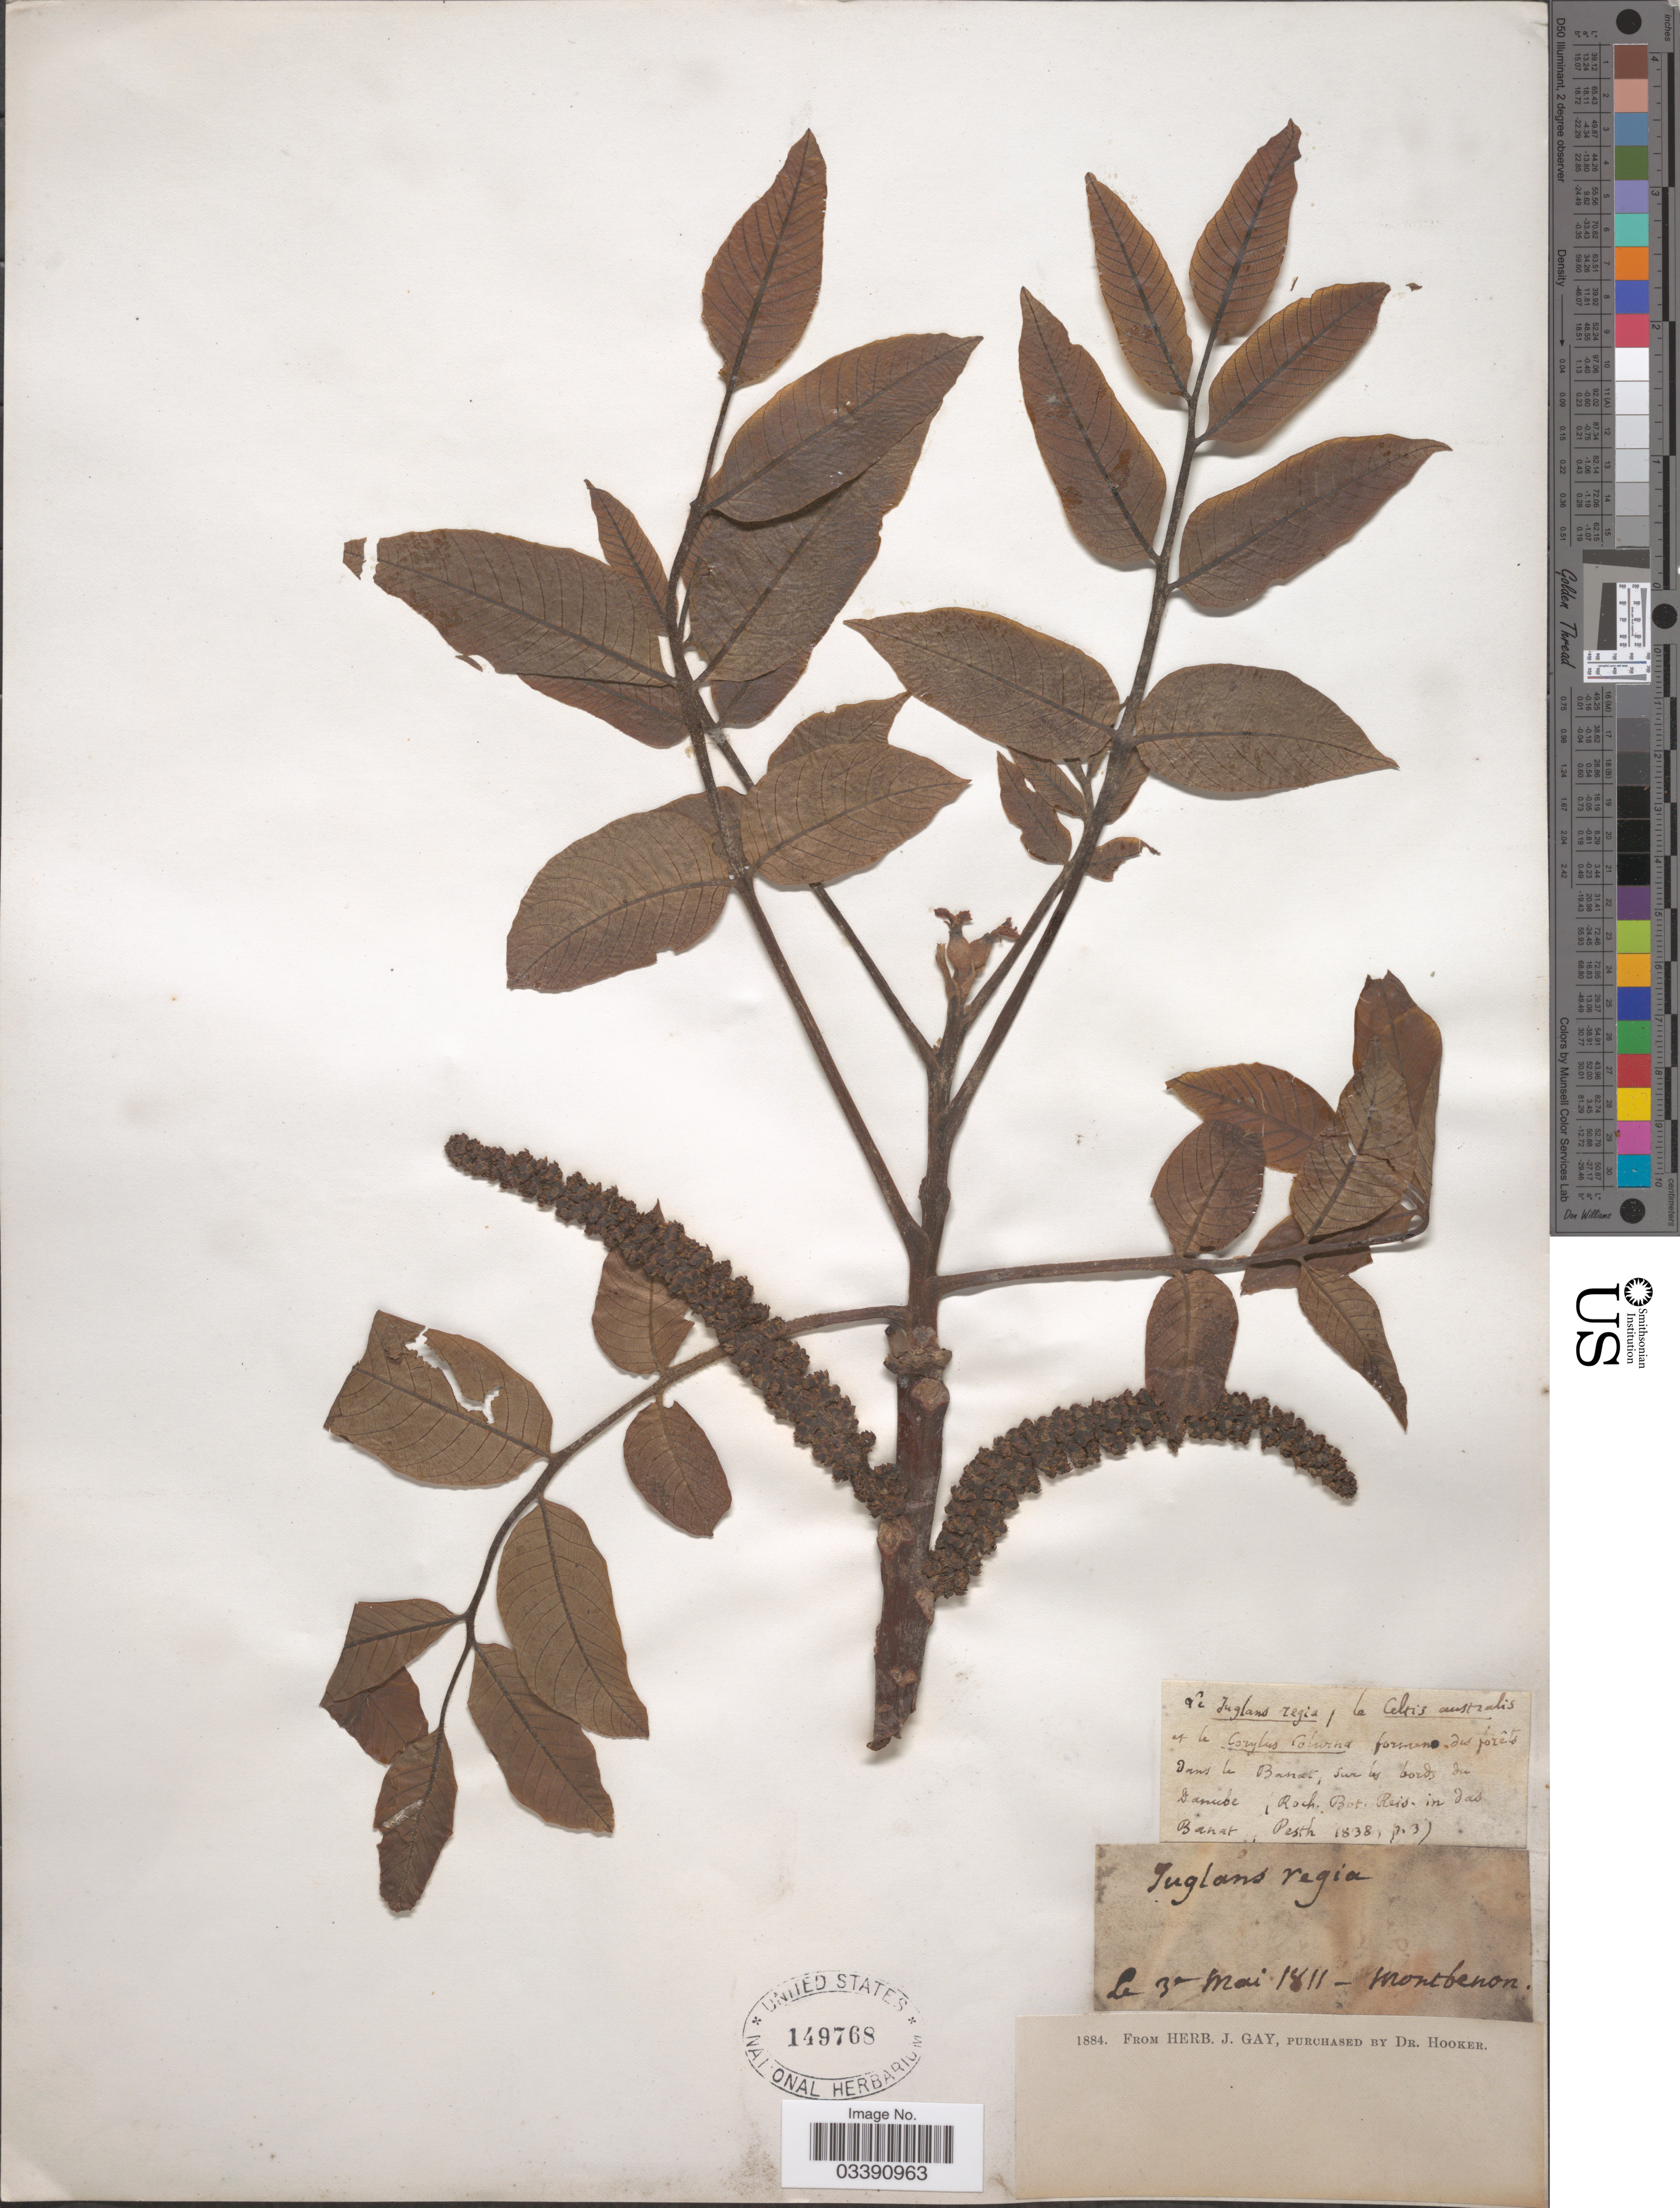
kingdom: Plantae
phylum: Tracheophyta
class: Magnoliopsida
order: Fagales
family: Juglandaceae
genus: Juglans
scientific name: Juglans regia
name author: L.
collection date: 1811-05-03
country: Hungary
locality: Le Celris australis et le Corylus Colwina formene des forêts dans le Banat, sur les bords du Danube, Banat.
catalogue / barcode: US 149768